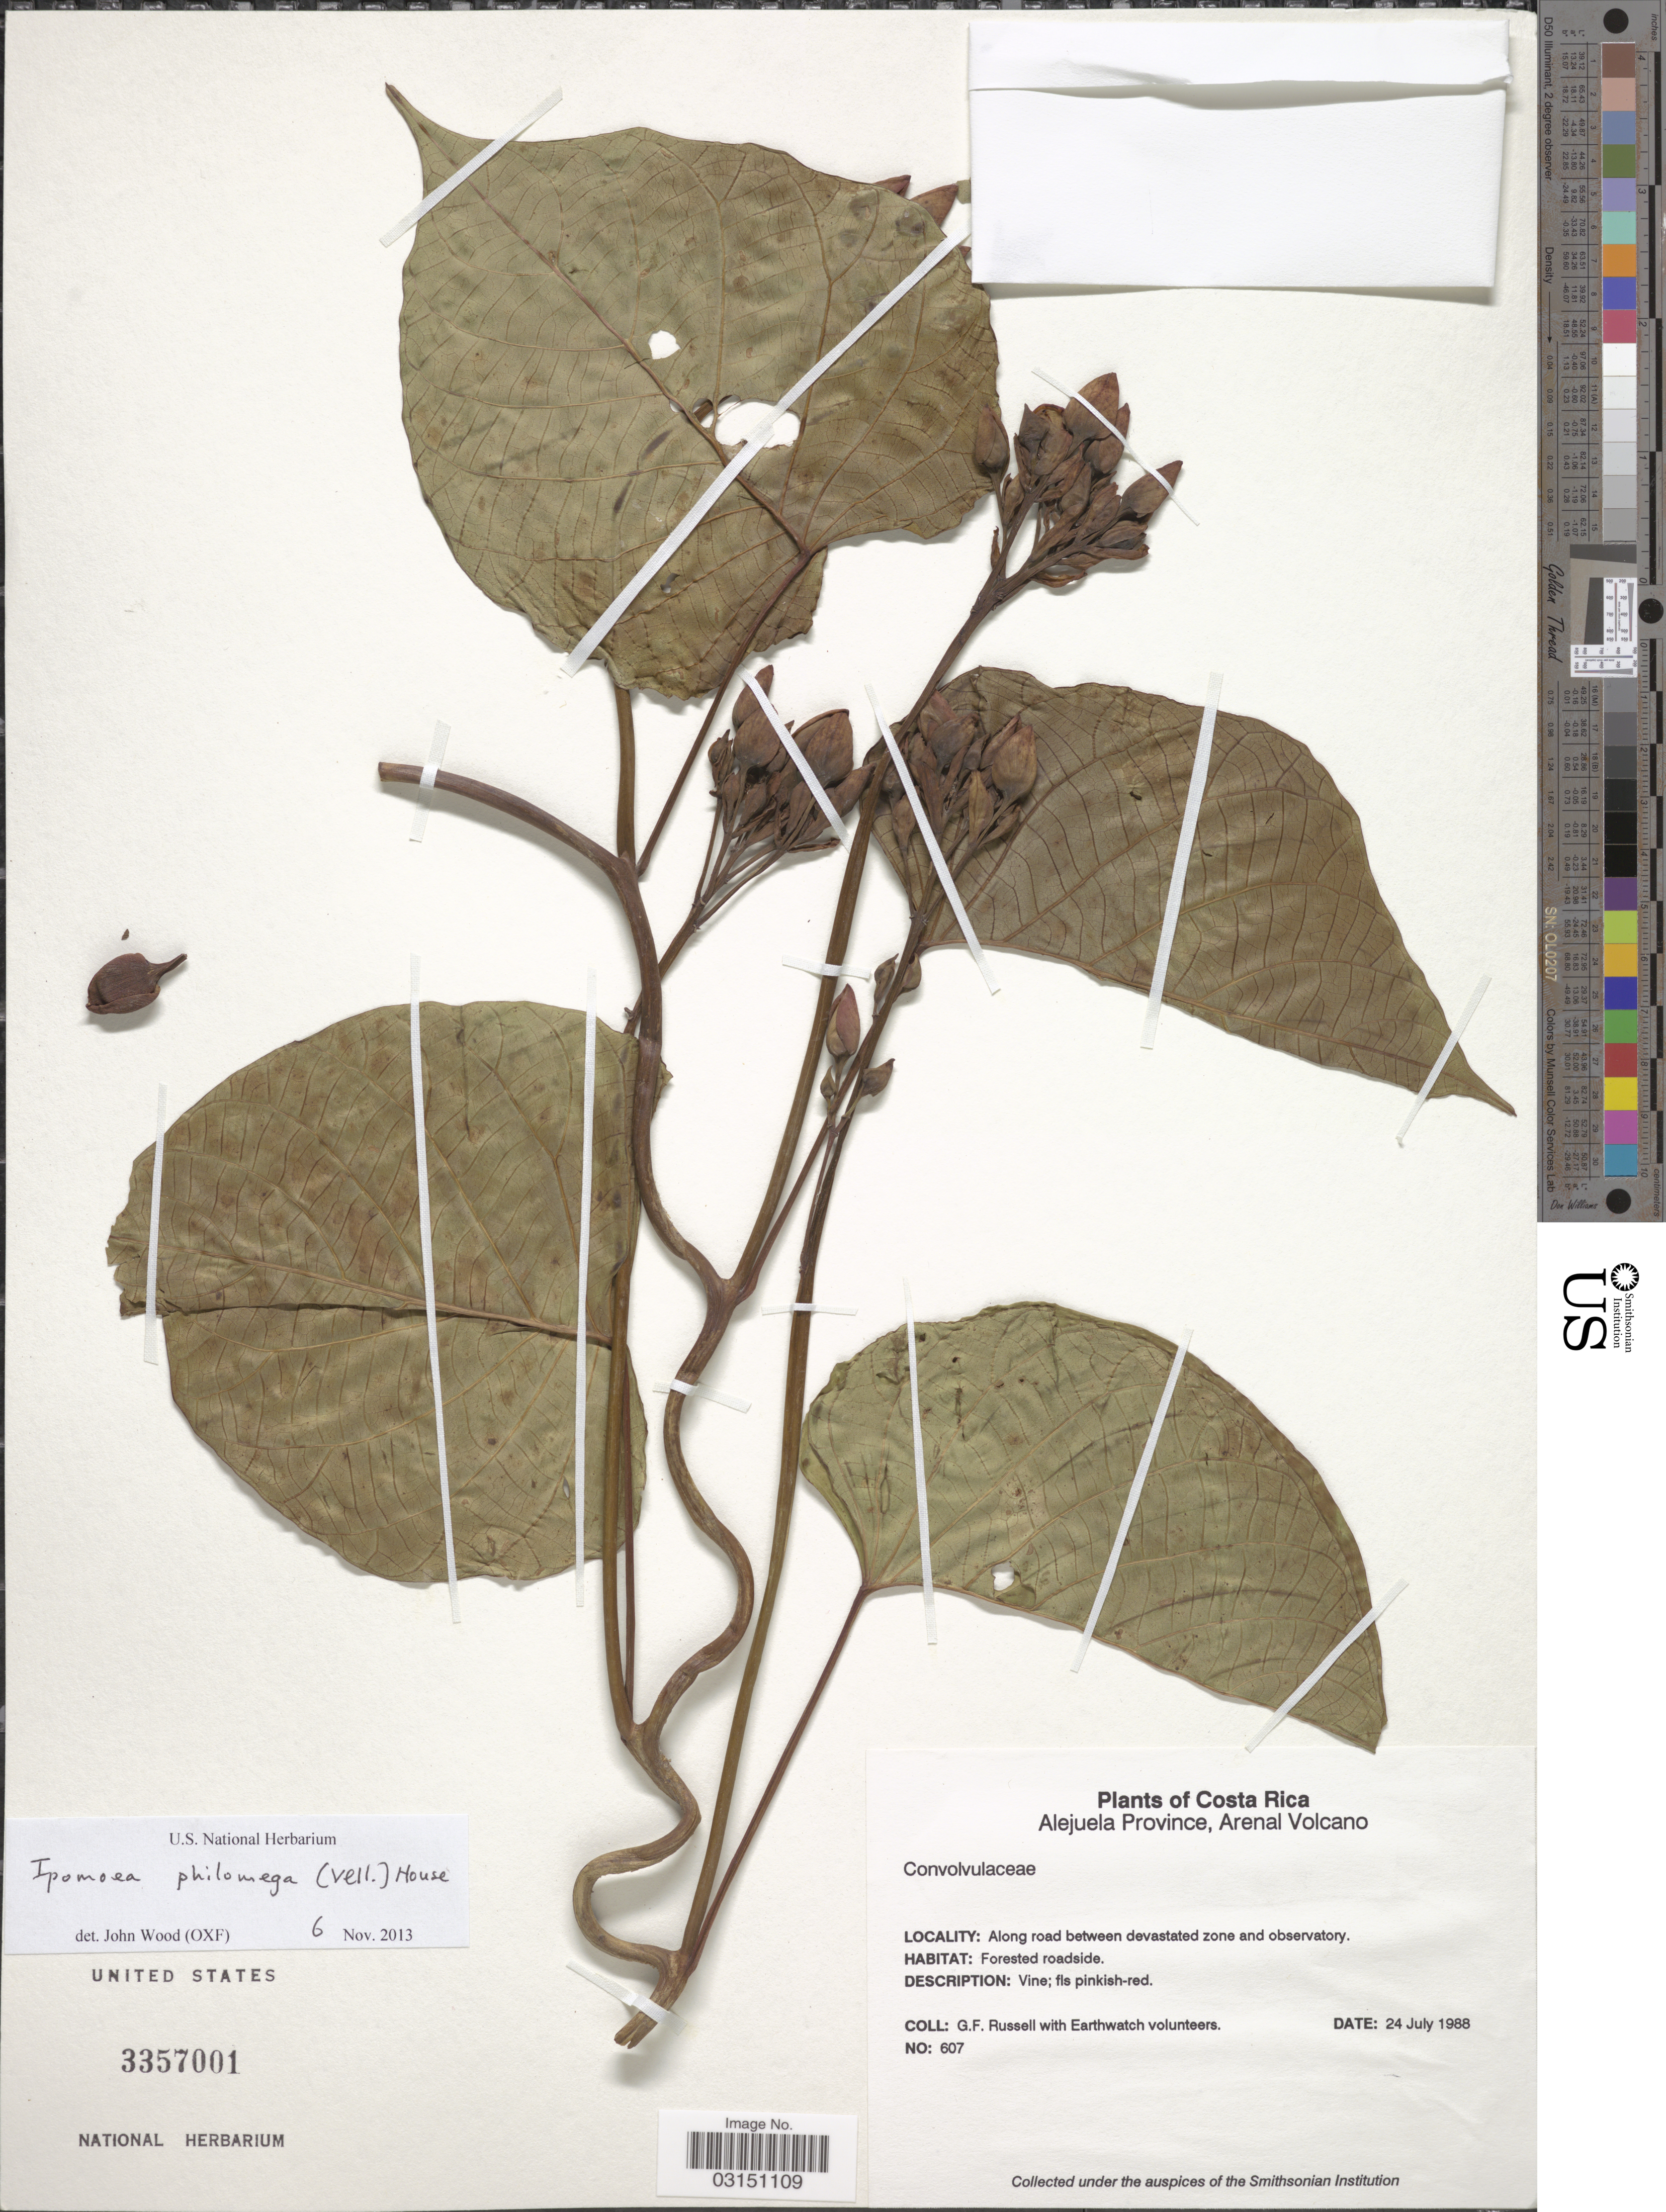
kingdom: Plantae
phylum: Tracheophyta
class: Magnoliopsida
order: Solanales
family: Convolvulaceae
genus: Ipomoea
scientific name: Ipomoea philomega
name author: (Vell.) House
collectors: G. Russell & Earthwatch Volunteers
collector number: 607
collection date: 1988-07-24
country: Costa Rica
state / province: Alajuela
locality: Alejuela Province, Arenal Volcano, Along road between devastated zone and observatory.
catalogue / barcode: US 3357001